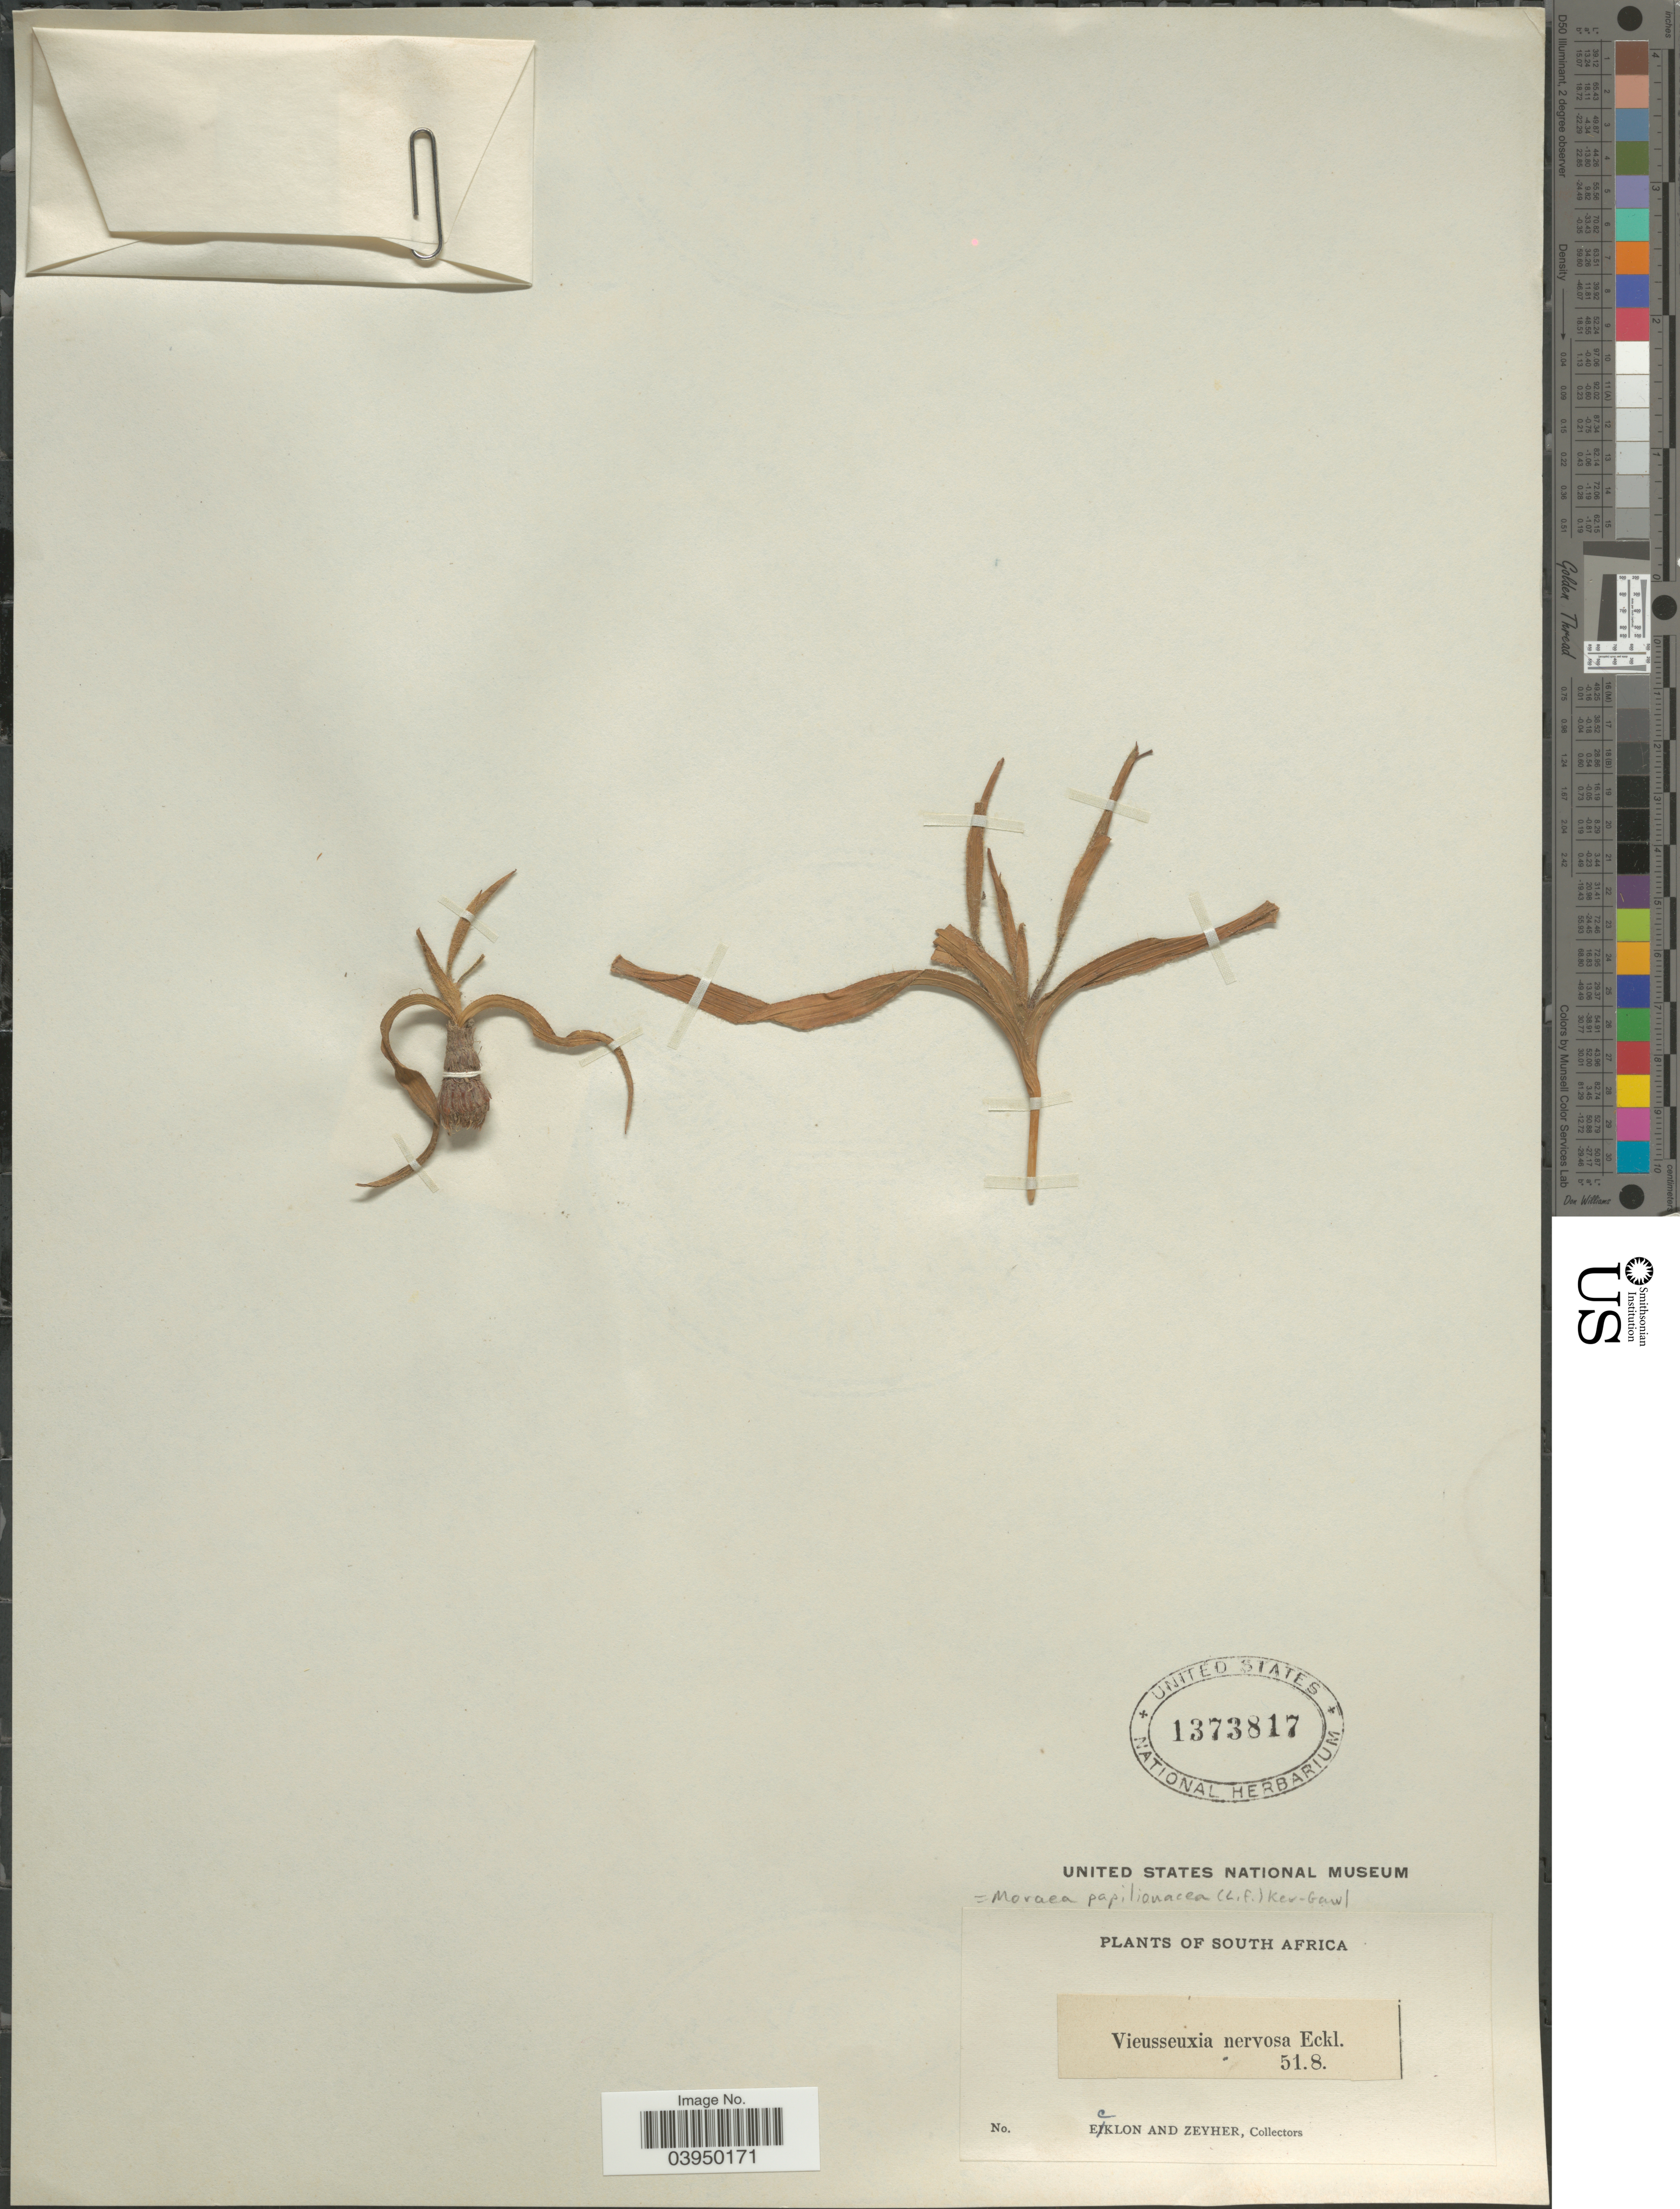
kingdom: Plantae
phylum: Tracheophyta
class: Liliopsida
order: Asparagales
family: Iridaceae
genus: Moraea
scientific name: Moraea papilionacea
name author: (L. f.) Ker Gawl.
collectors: -. Ecklon & -. Zeyher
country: South Africa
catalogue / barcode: US 1373817